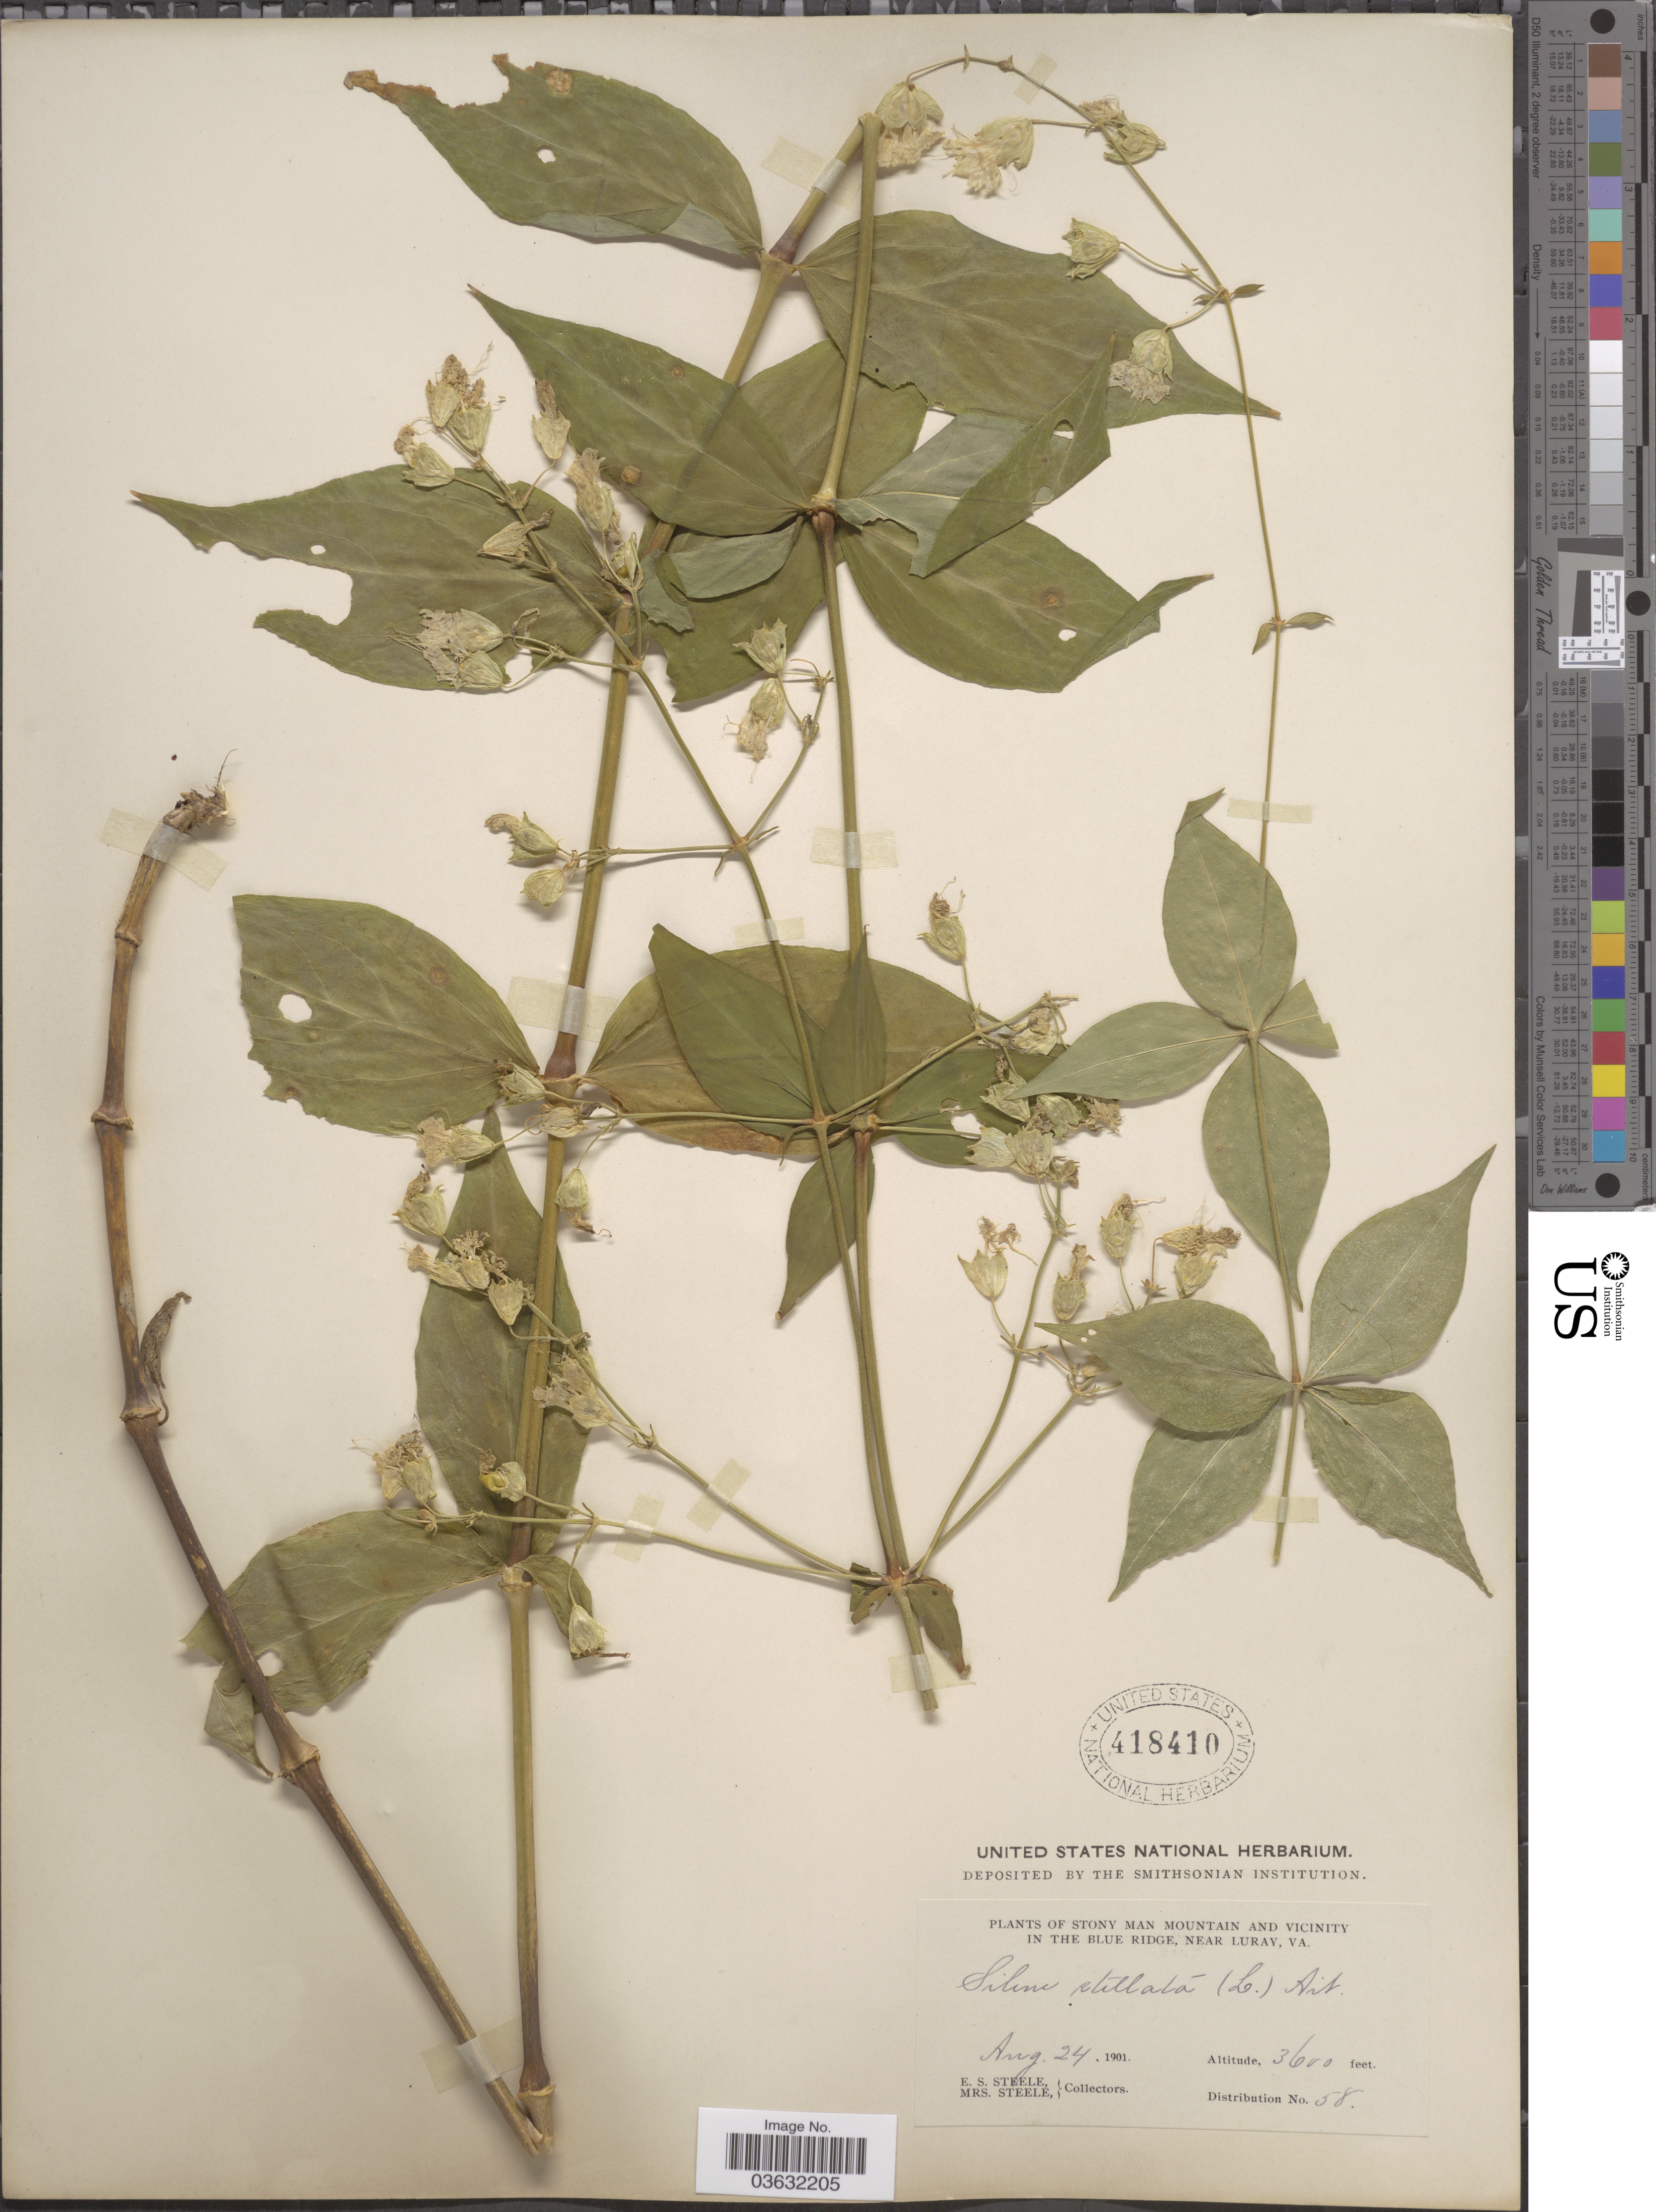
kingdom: Plantae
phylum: Tracheophyta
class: Magnoliopsida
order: Caryophyllales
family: Caryophyllaceae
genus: Silene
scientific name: Silene stellata var. stellata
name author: (L.) Coyte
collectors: E. Steele & Mrs. E. S. Steele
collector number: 58*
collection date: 1901-08-24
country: United States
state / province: Virginia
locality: Stony Man Mountain and vicinity. In the Blue Ridge, near Luray.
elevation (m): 1097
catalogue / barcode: US 418410